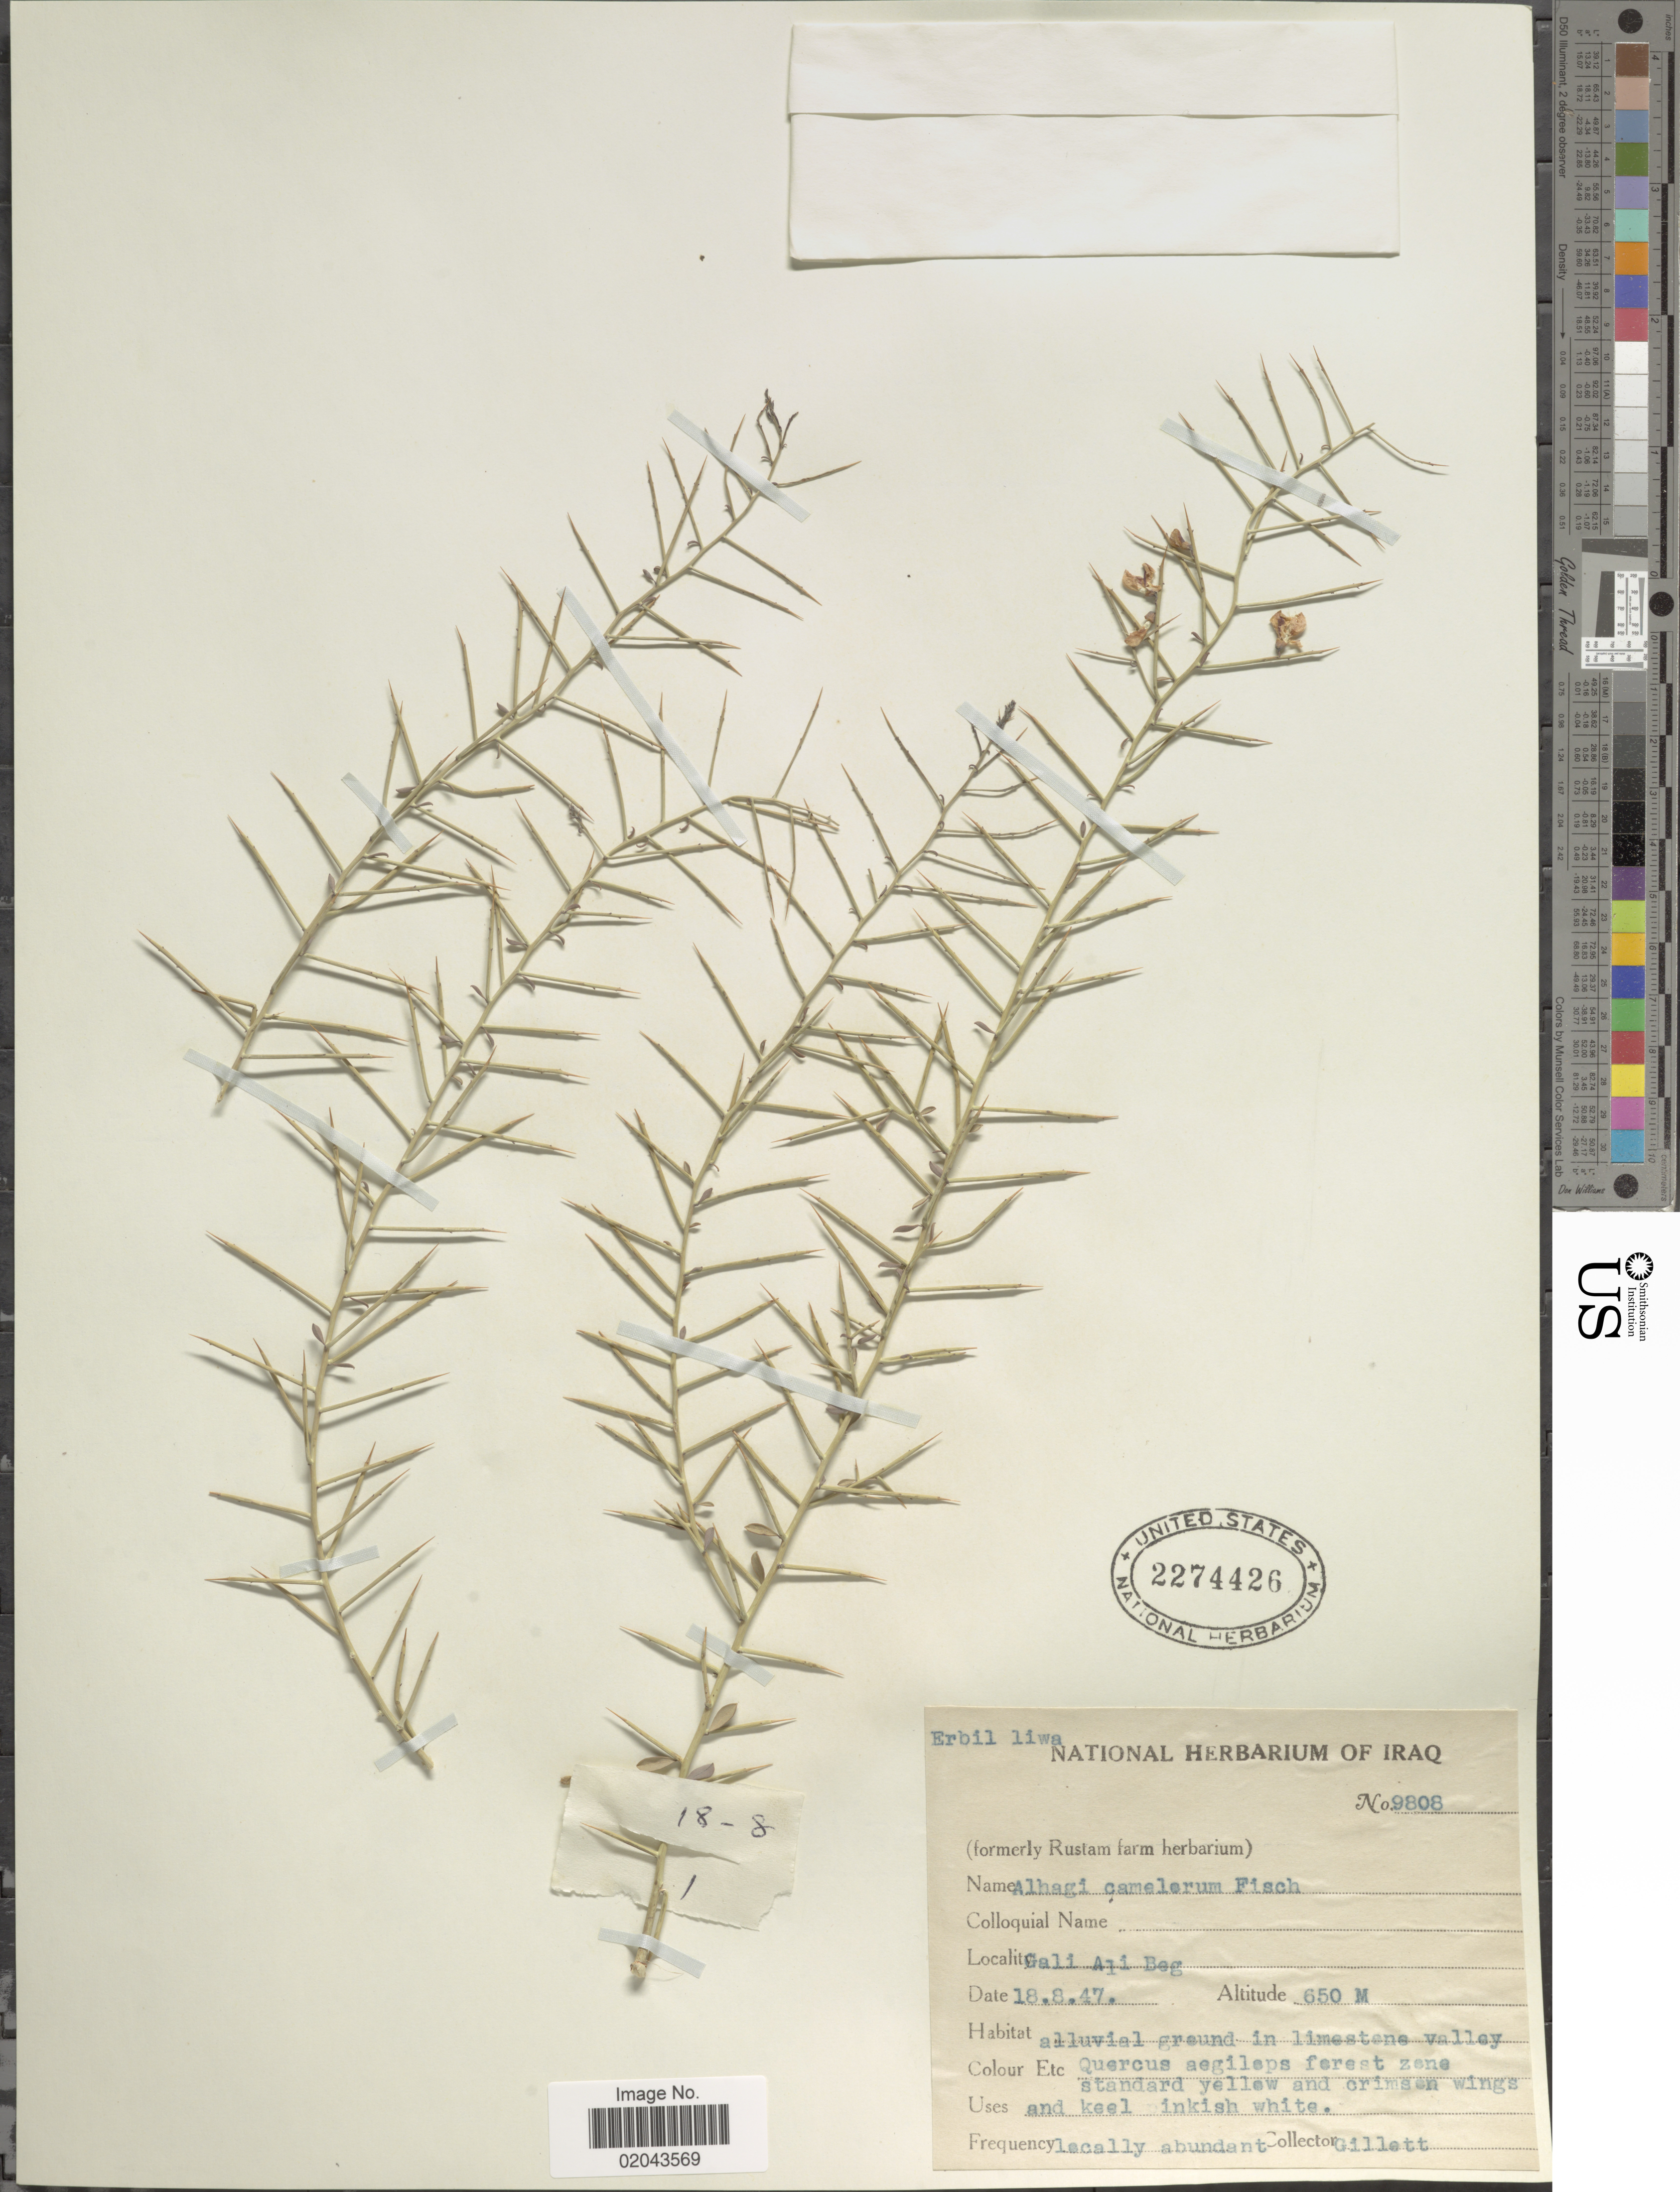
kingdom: Plantae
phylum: Tracheophyta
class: Magnoliopsida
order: Fabales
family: Fabaceae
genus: Alhagi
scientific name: Alhagi camelorum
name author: Fisch.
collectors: Gillett, --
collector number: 9808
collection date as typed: Transcribed d/m/y: 18/8/47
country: Iraq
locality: Gali Ali Beg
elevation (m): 650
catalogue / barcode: US 2274426